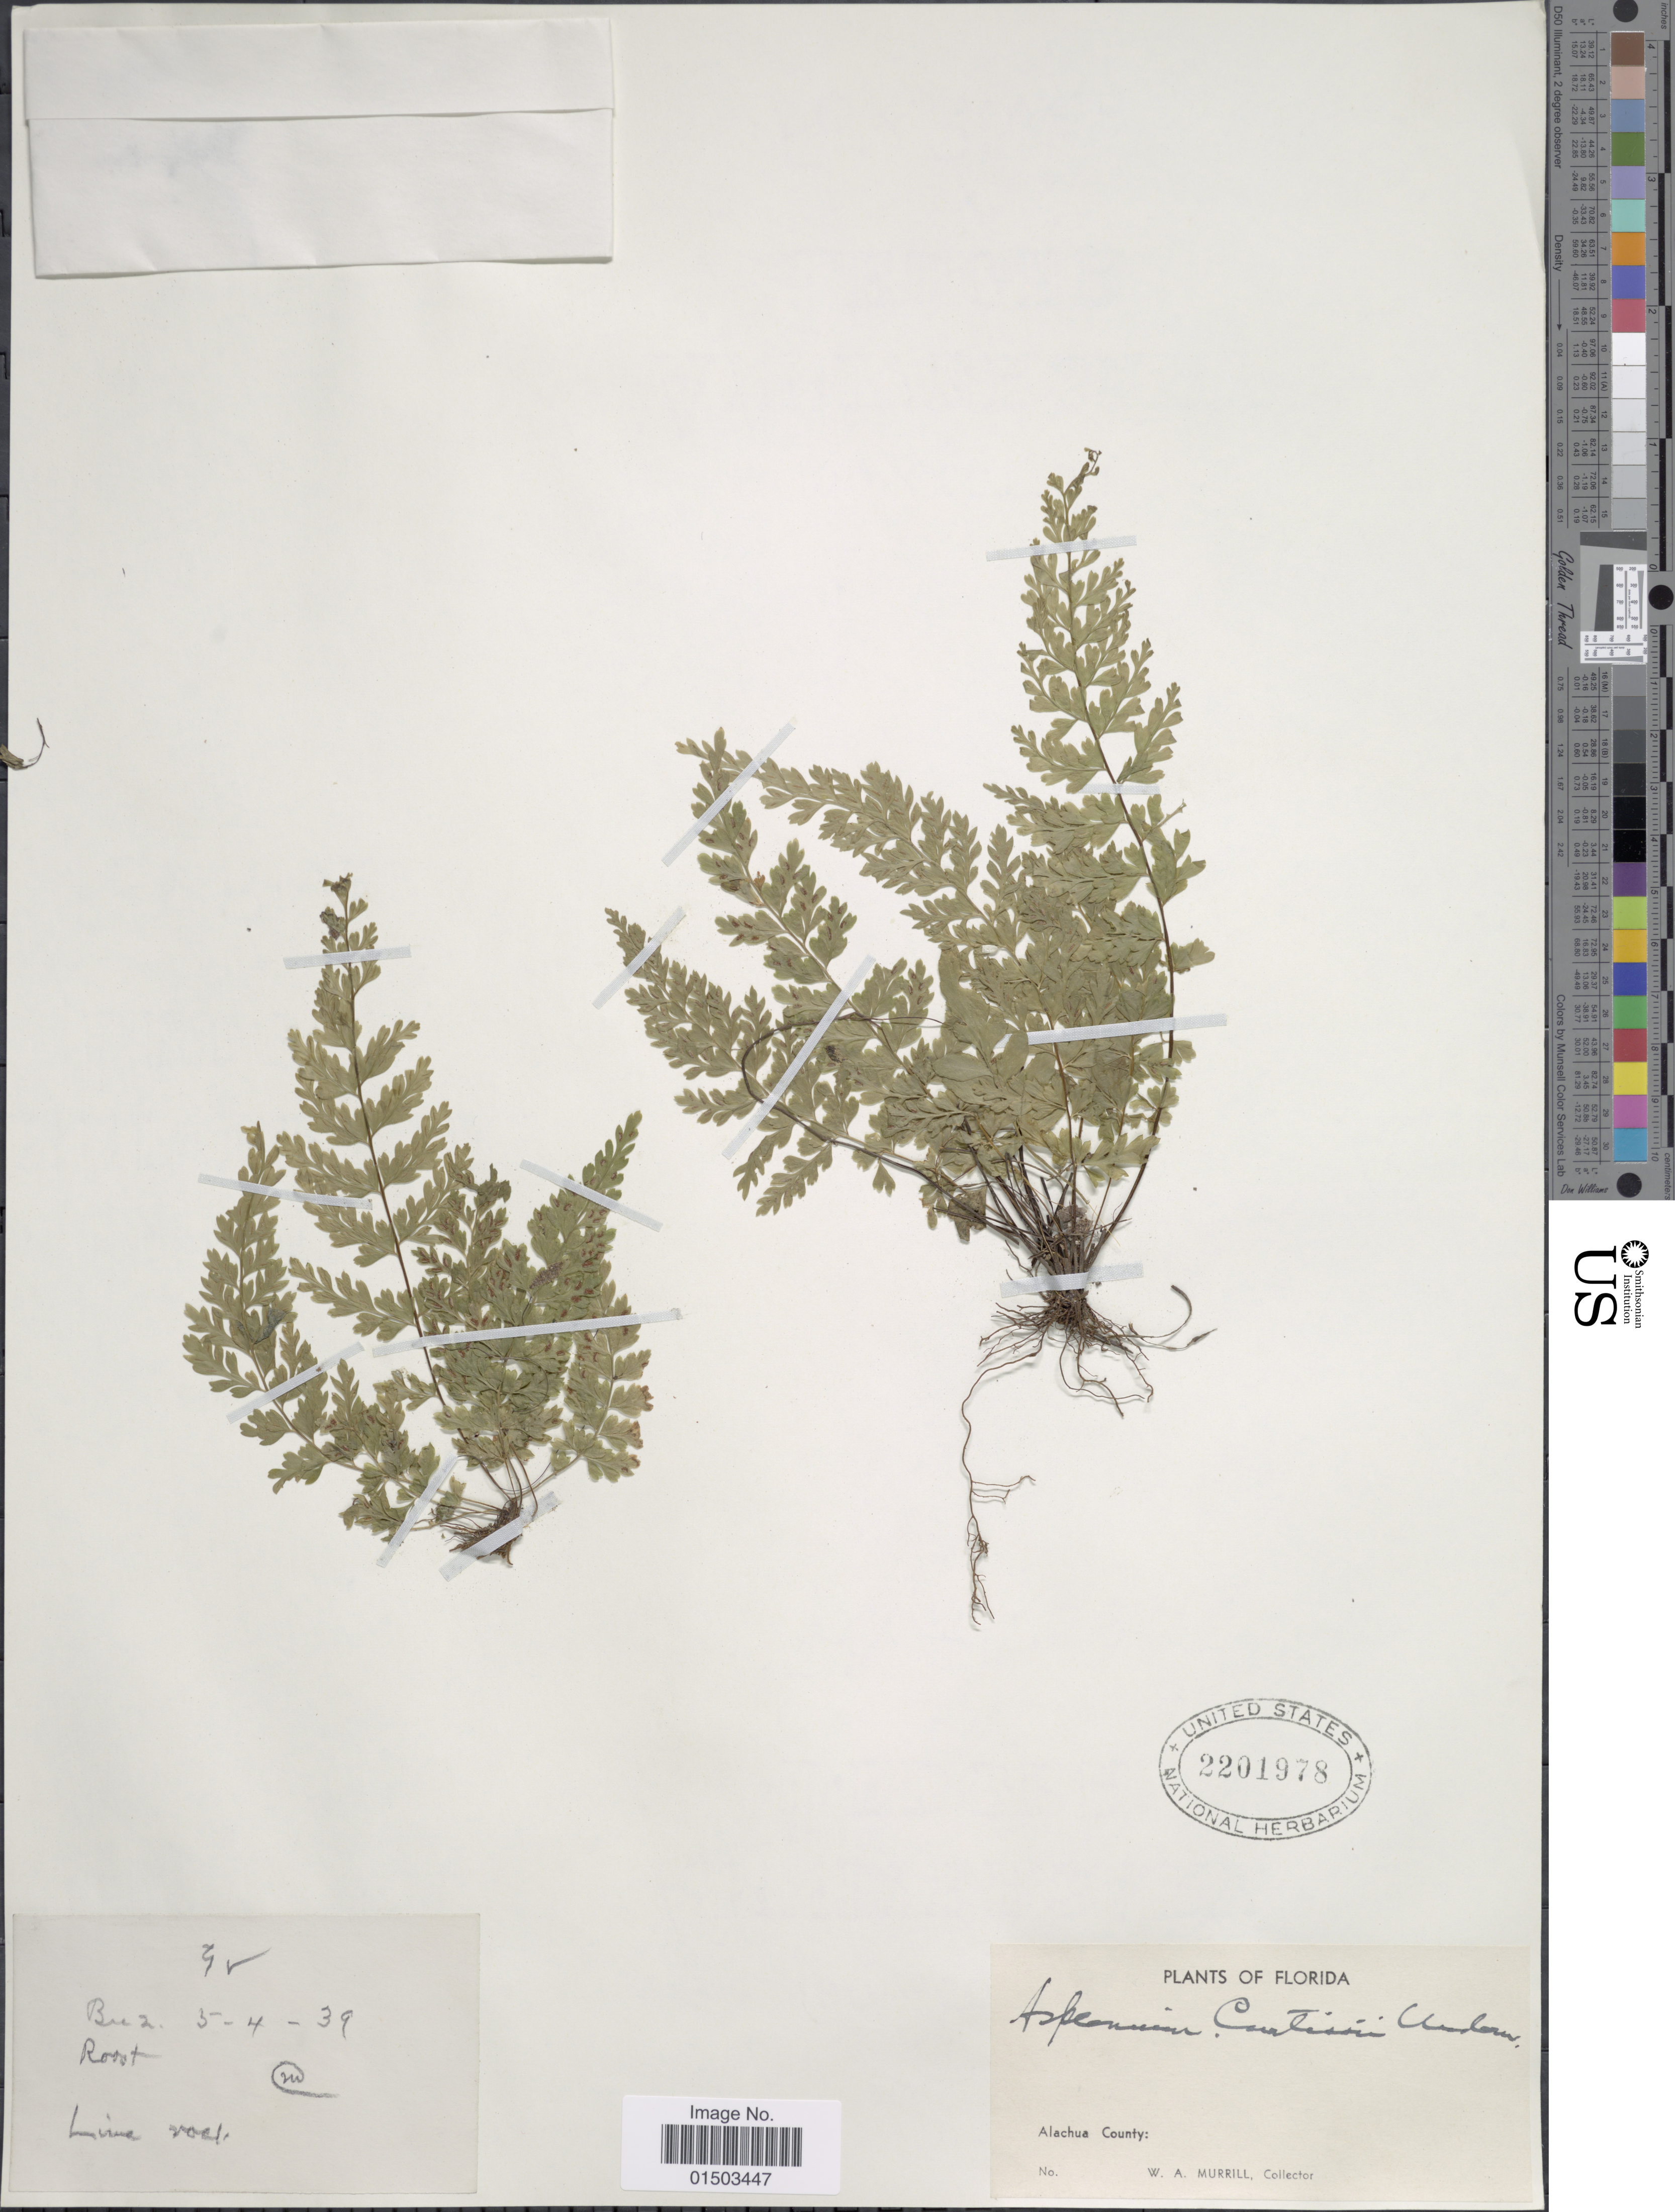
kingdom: Plantae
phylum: Tracheophyta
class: Polypodiopsida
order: Polypodiales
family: Aspleniaceae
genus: Asplenium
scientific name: Asplenium curtissii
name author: Underw.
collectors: W. A. Murrill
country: United States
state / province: Florida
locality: Alachua County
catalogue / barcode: US 2201978